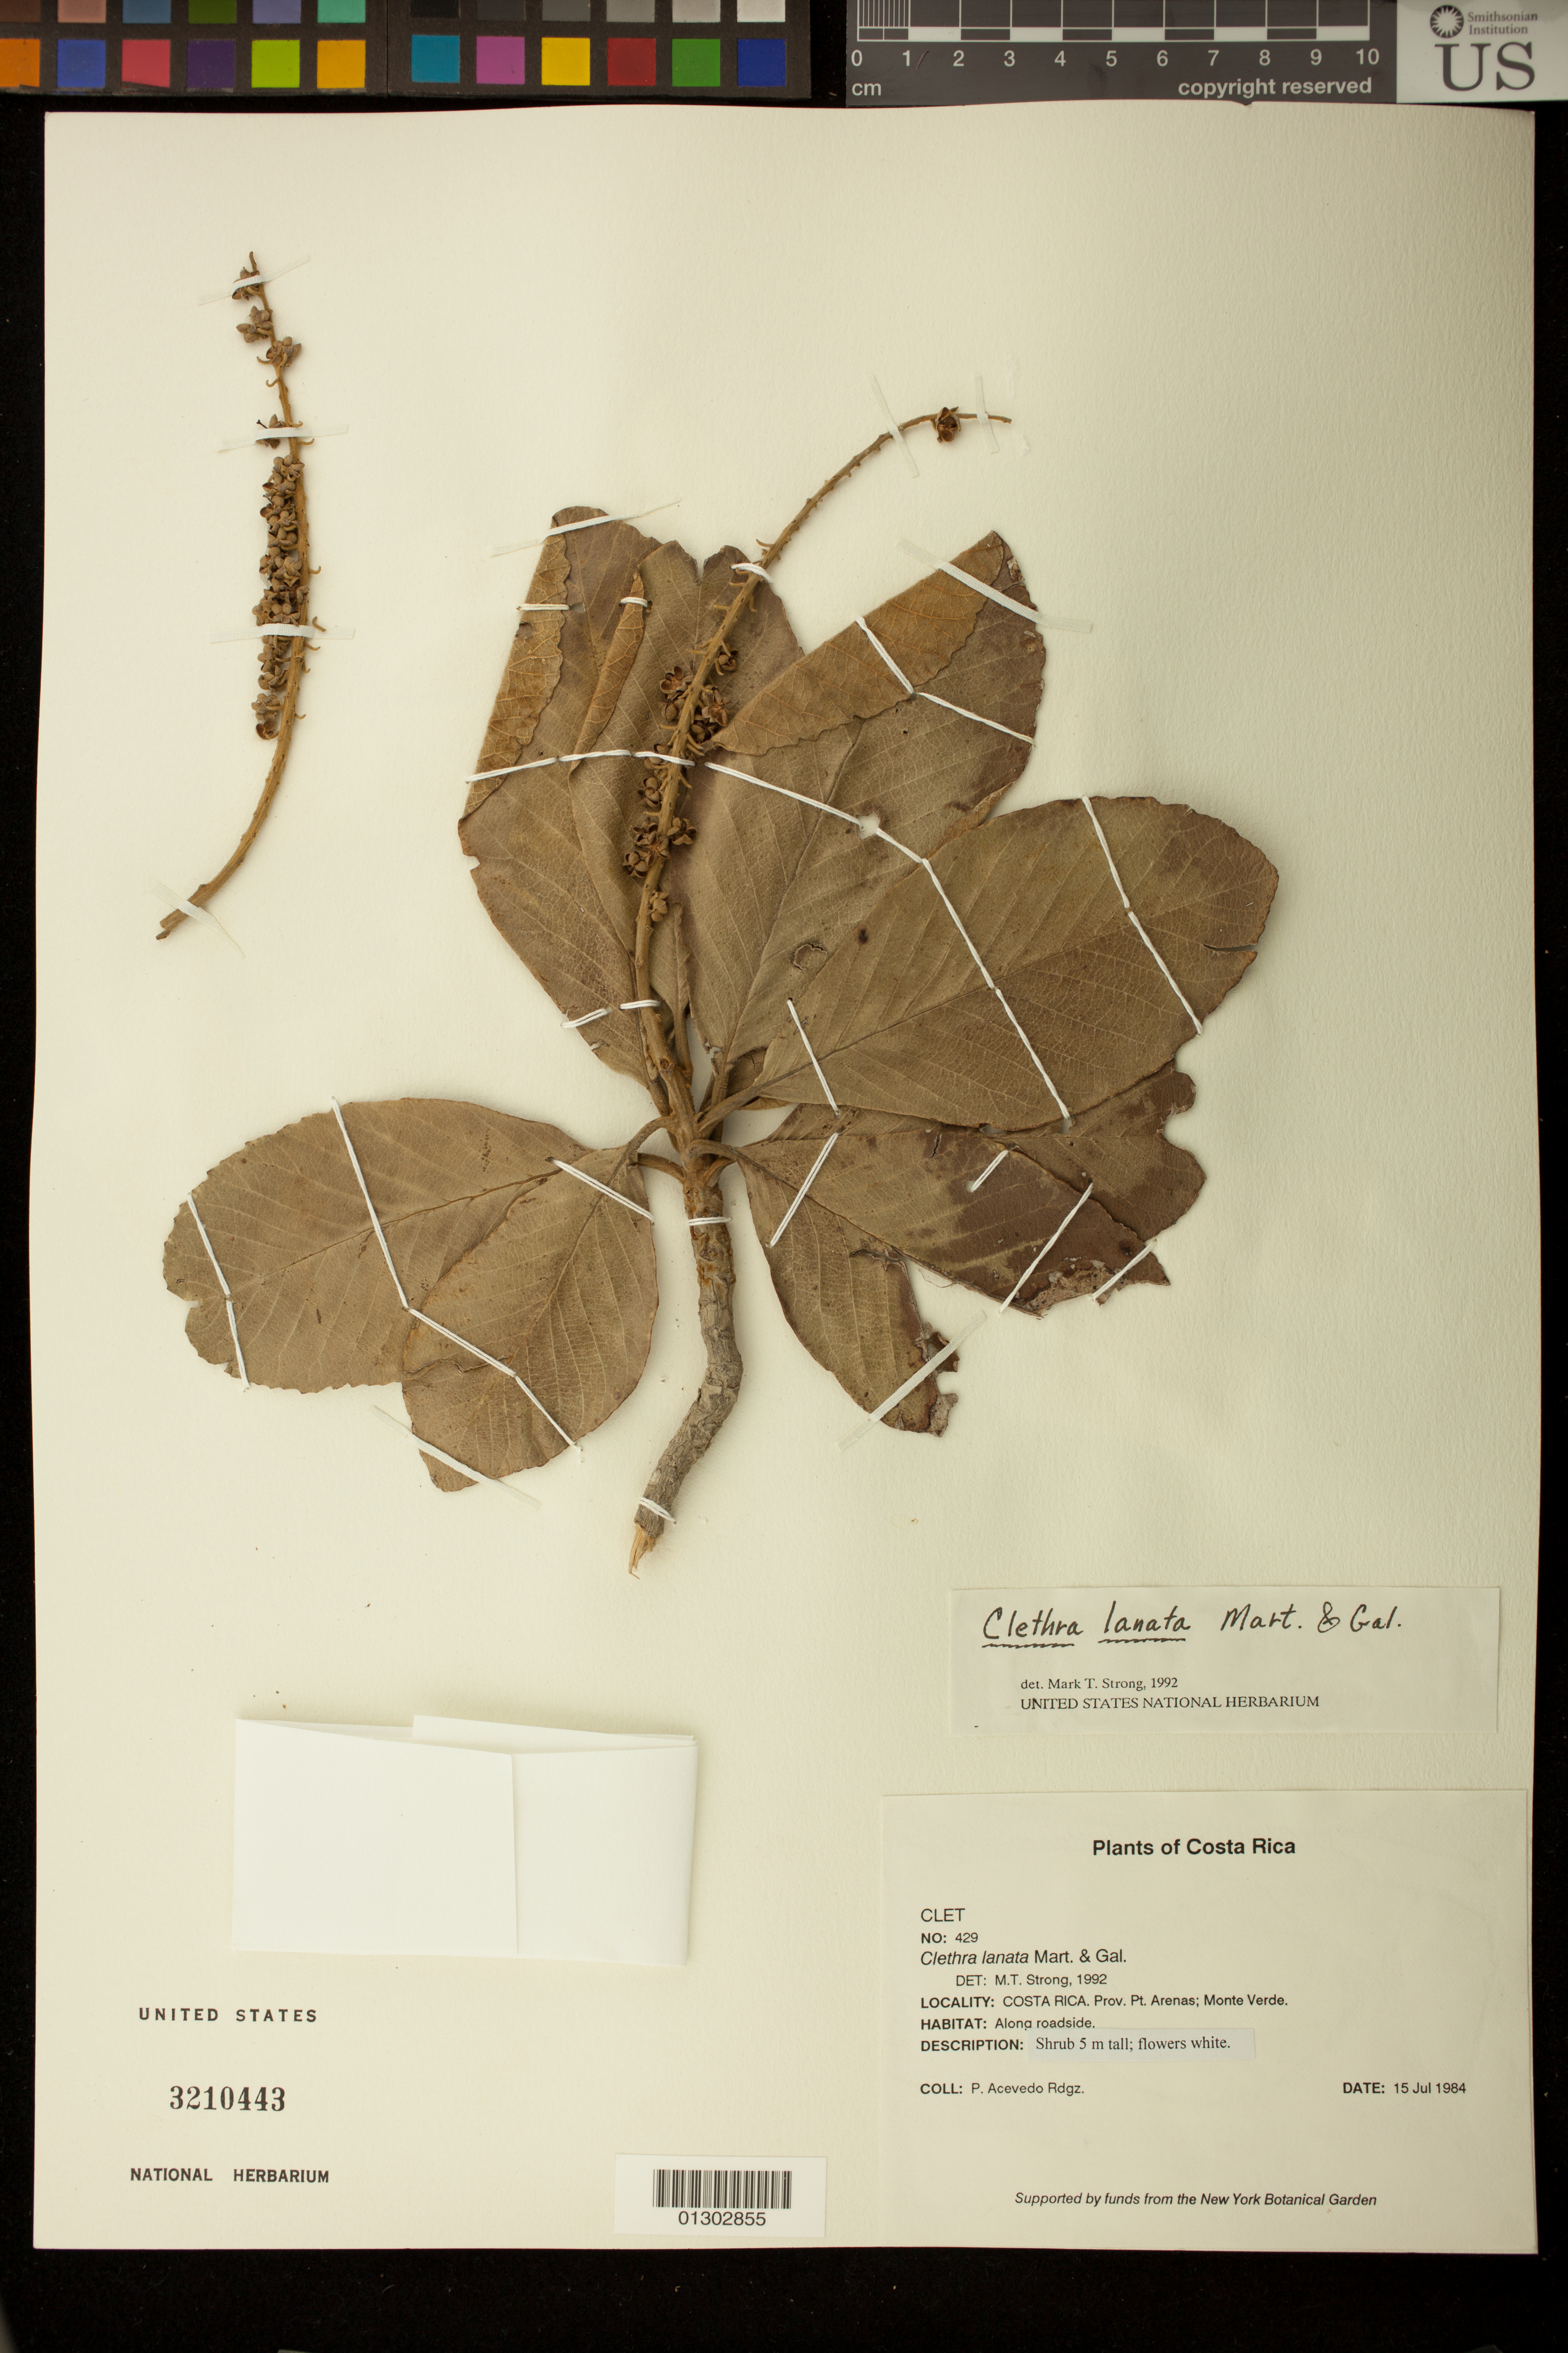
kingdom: Plantae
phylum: Tracheophyta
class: Magnoliopsida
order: Ericales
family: Clethraceae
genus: Clethra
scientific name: Clethra lanata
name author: M. Martens & Galeotti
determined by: Strong, M. T., (US), Smithsonian Institution - National Museum of Natural History (UNITED STATES)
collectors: P. Acevedo-Rodr.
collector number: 429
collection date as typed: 15 Jul 1984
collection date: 1984-07-15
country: Costa Rica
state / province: Puntarenas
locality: Prov. Pt. Arenas; Monte Verde, Reserva Forestal.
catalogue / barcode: US 3210443